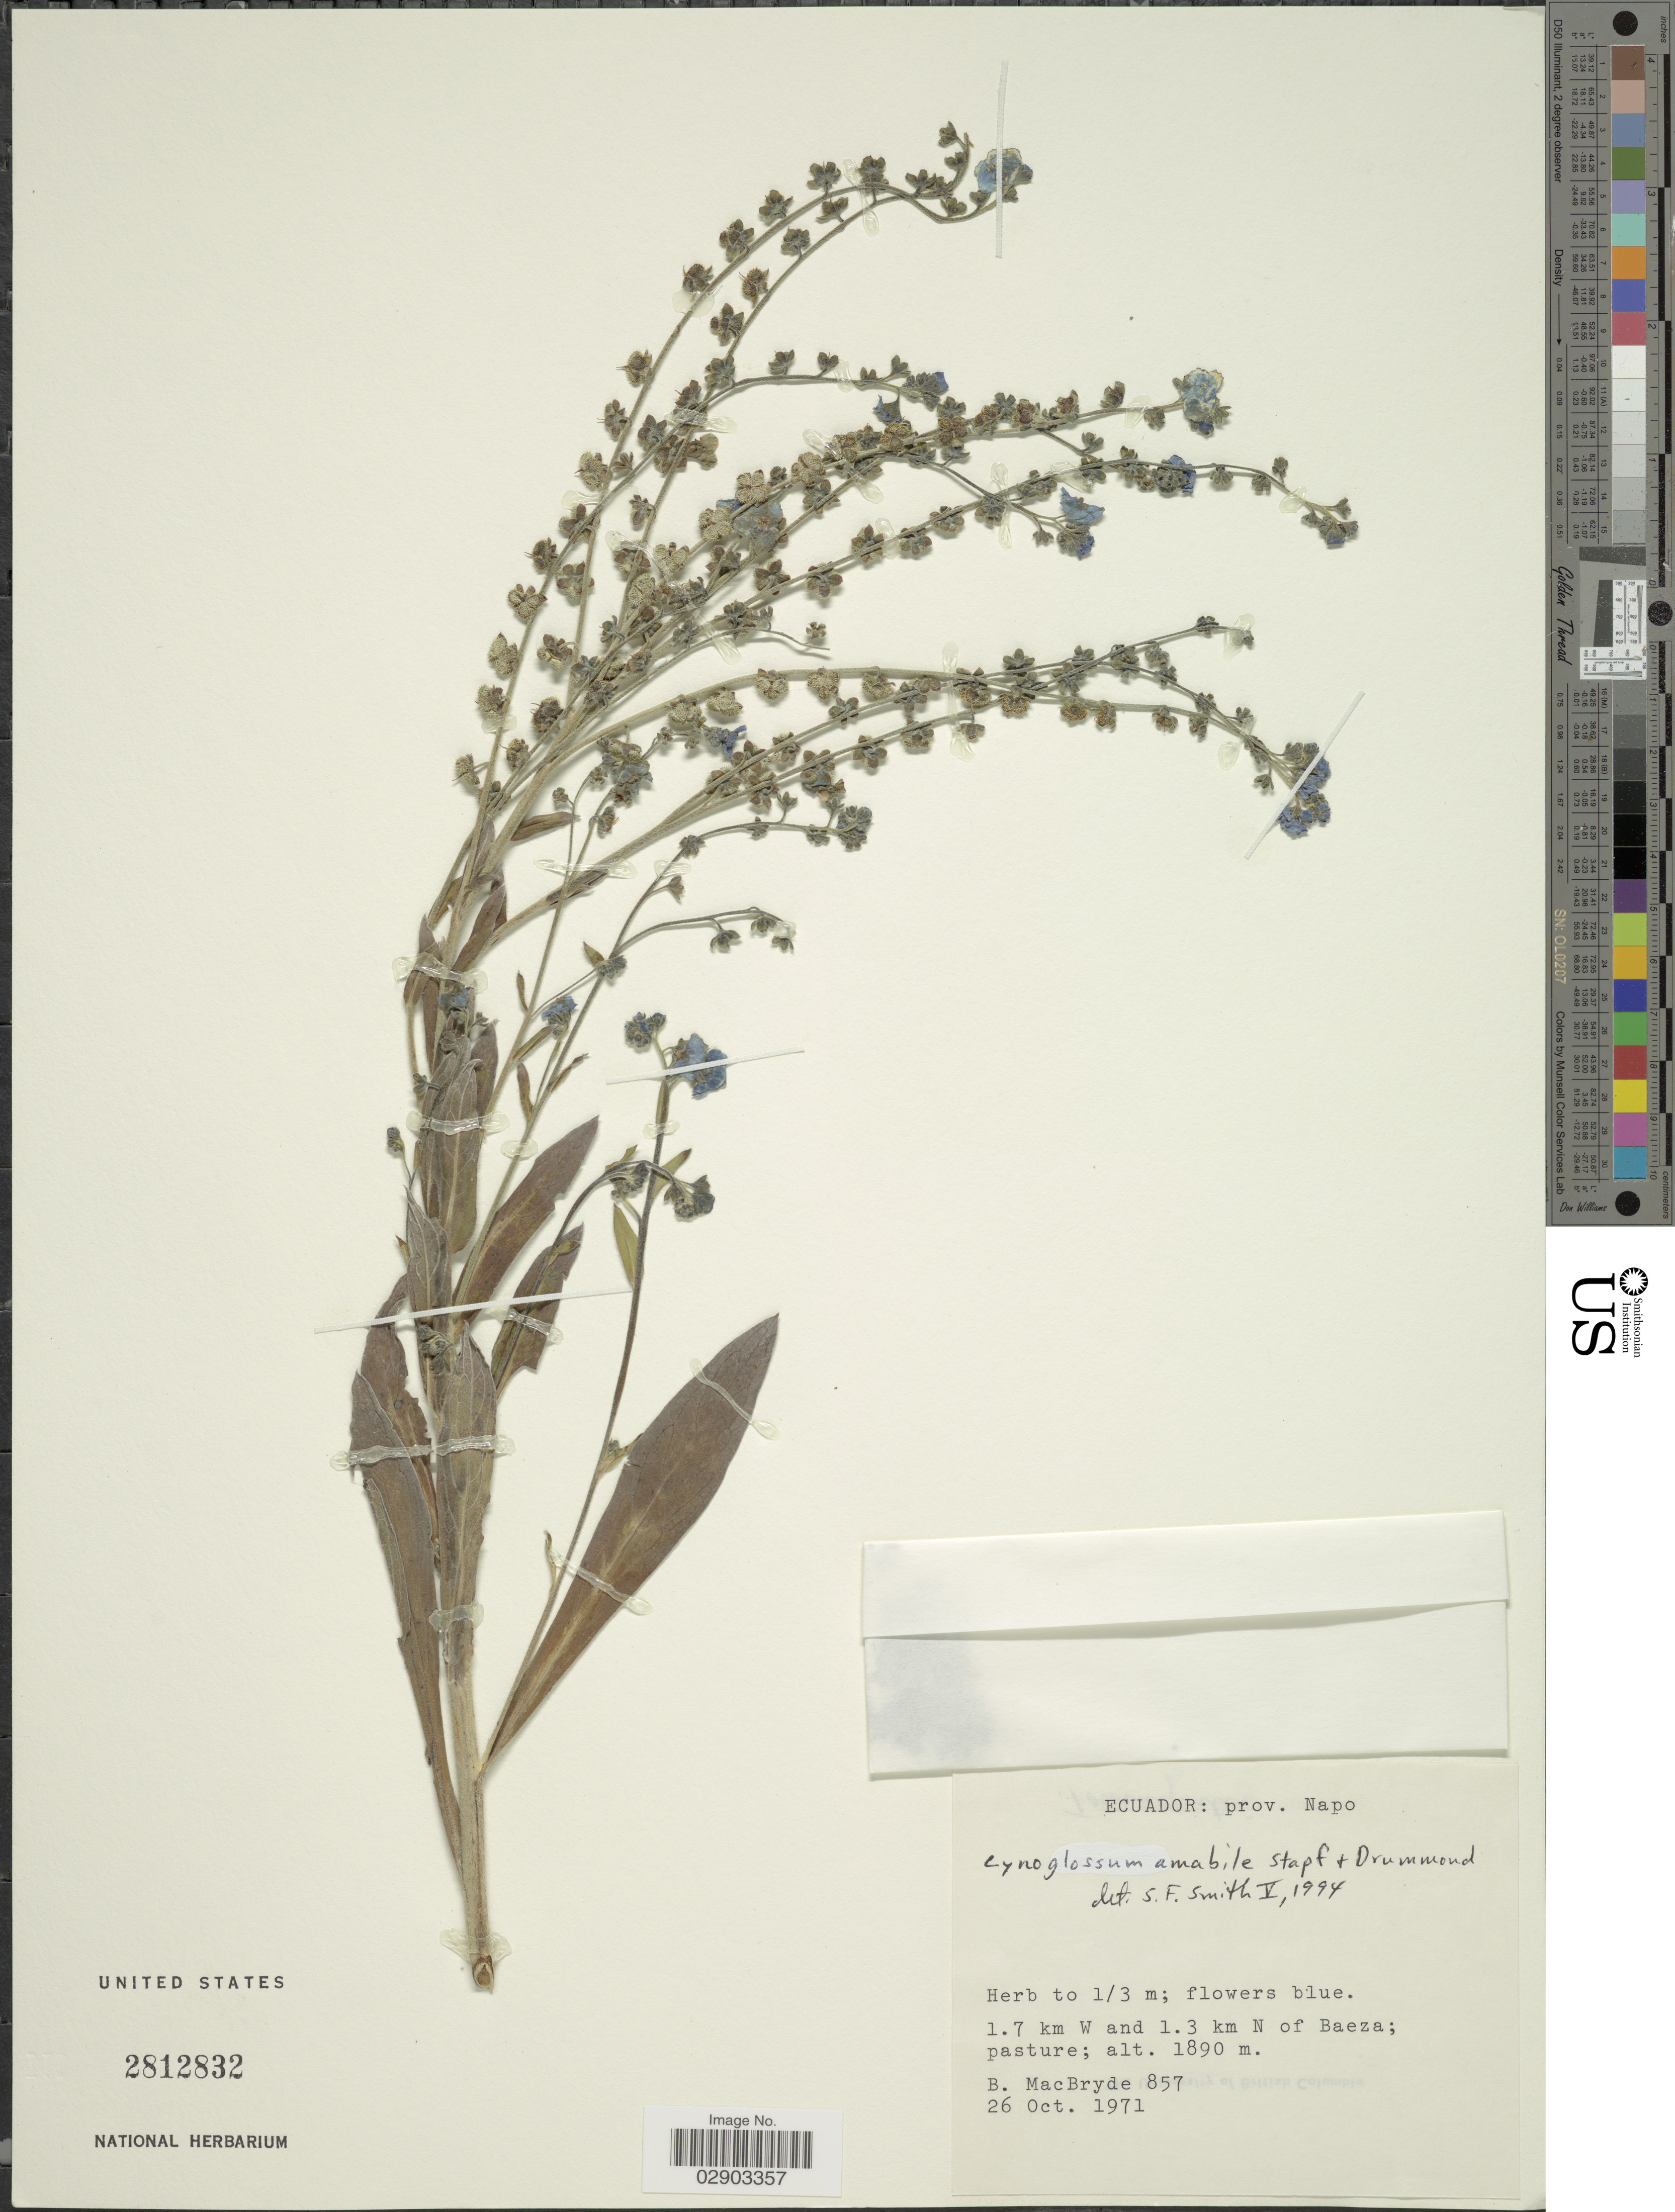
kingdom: Plantae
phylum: Tracheophyta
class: Magnoliopsida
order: Boraginales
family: Boraginaceae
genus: Cynoglossum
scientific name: Cynoglossum amabile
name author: Stapf & J.R. Drumm.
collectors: B. MacBryde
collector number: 857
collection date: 1971-10-26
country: Ecuador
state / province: Napo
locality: Prov. Napo. 1.7 km W and 1.3 km N of Baeza.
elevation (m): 1890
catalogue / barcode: US 2812832